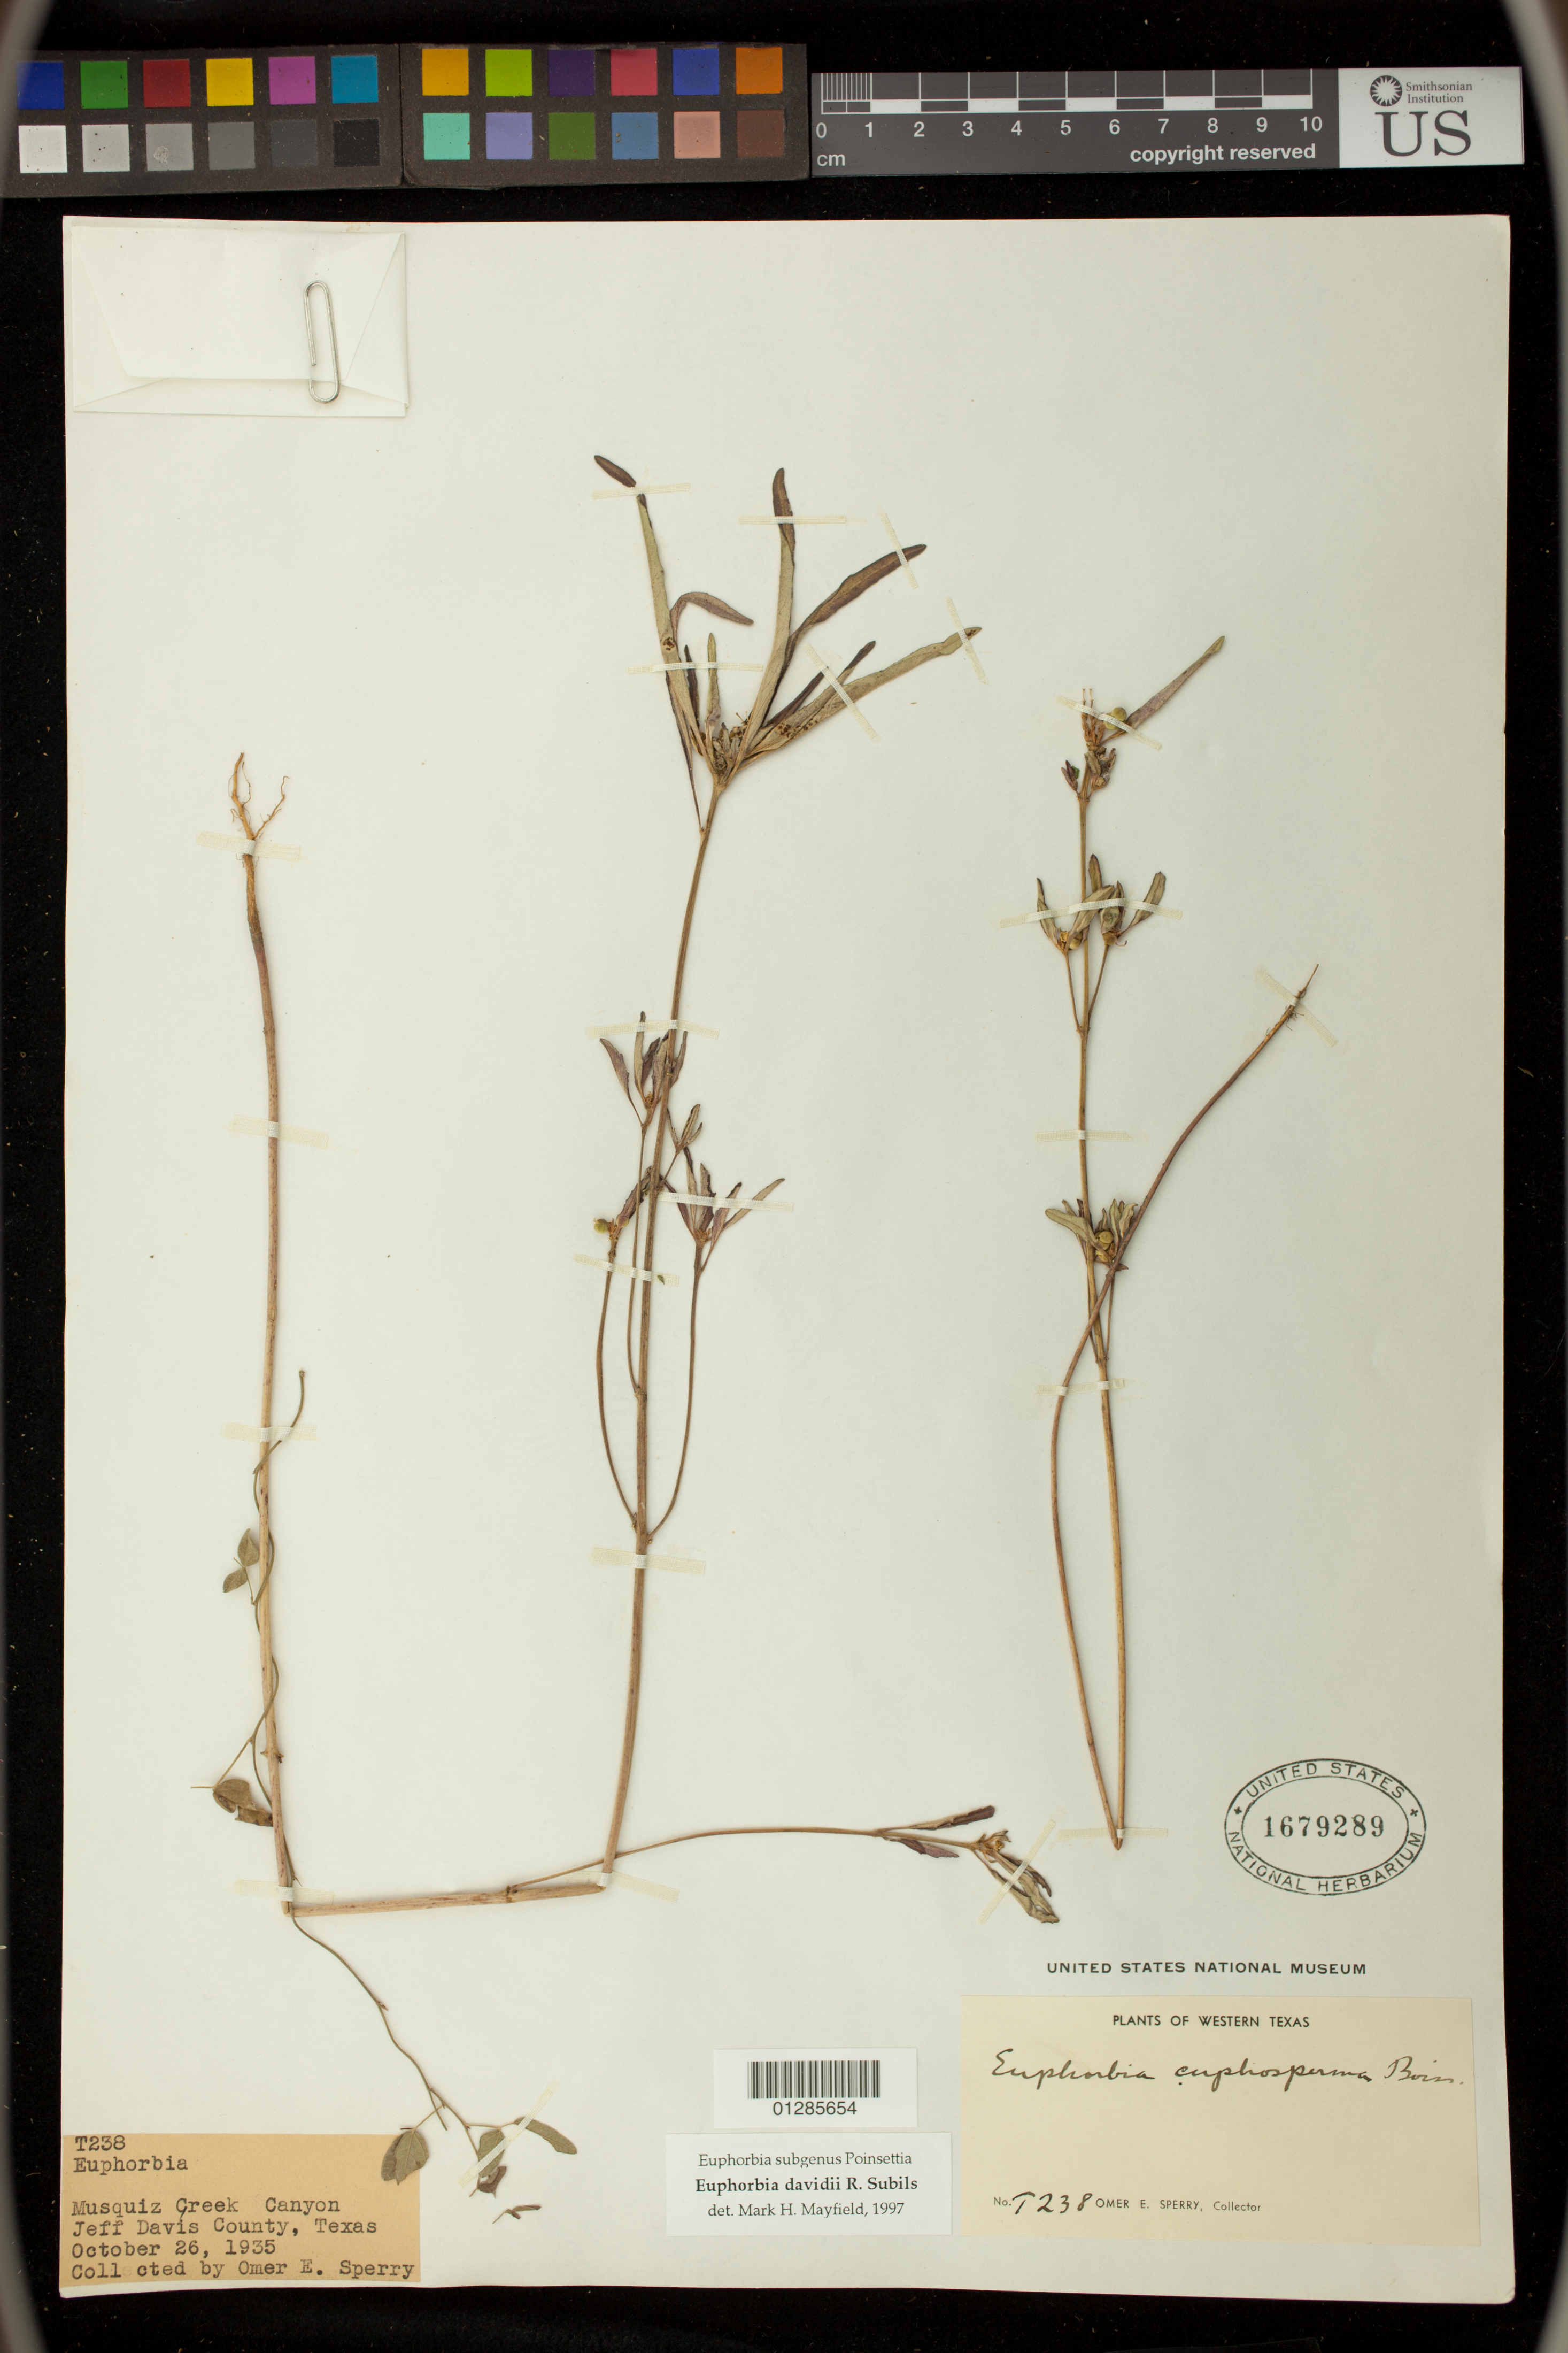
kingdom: Plantae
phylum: Tracheophyta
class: Magnoliopsida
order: Malpighiales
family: Euphorbiaceae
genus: Euphorbia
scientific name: Euphorbia davidii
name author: Subils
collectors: O. E. Sperry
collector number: T238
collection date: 1935-10-26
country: United States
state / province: Texas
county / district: Jeff Davis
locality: Musquiz Creek Canyon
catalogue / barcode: US 1679289